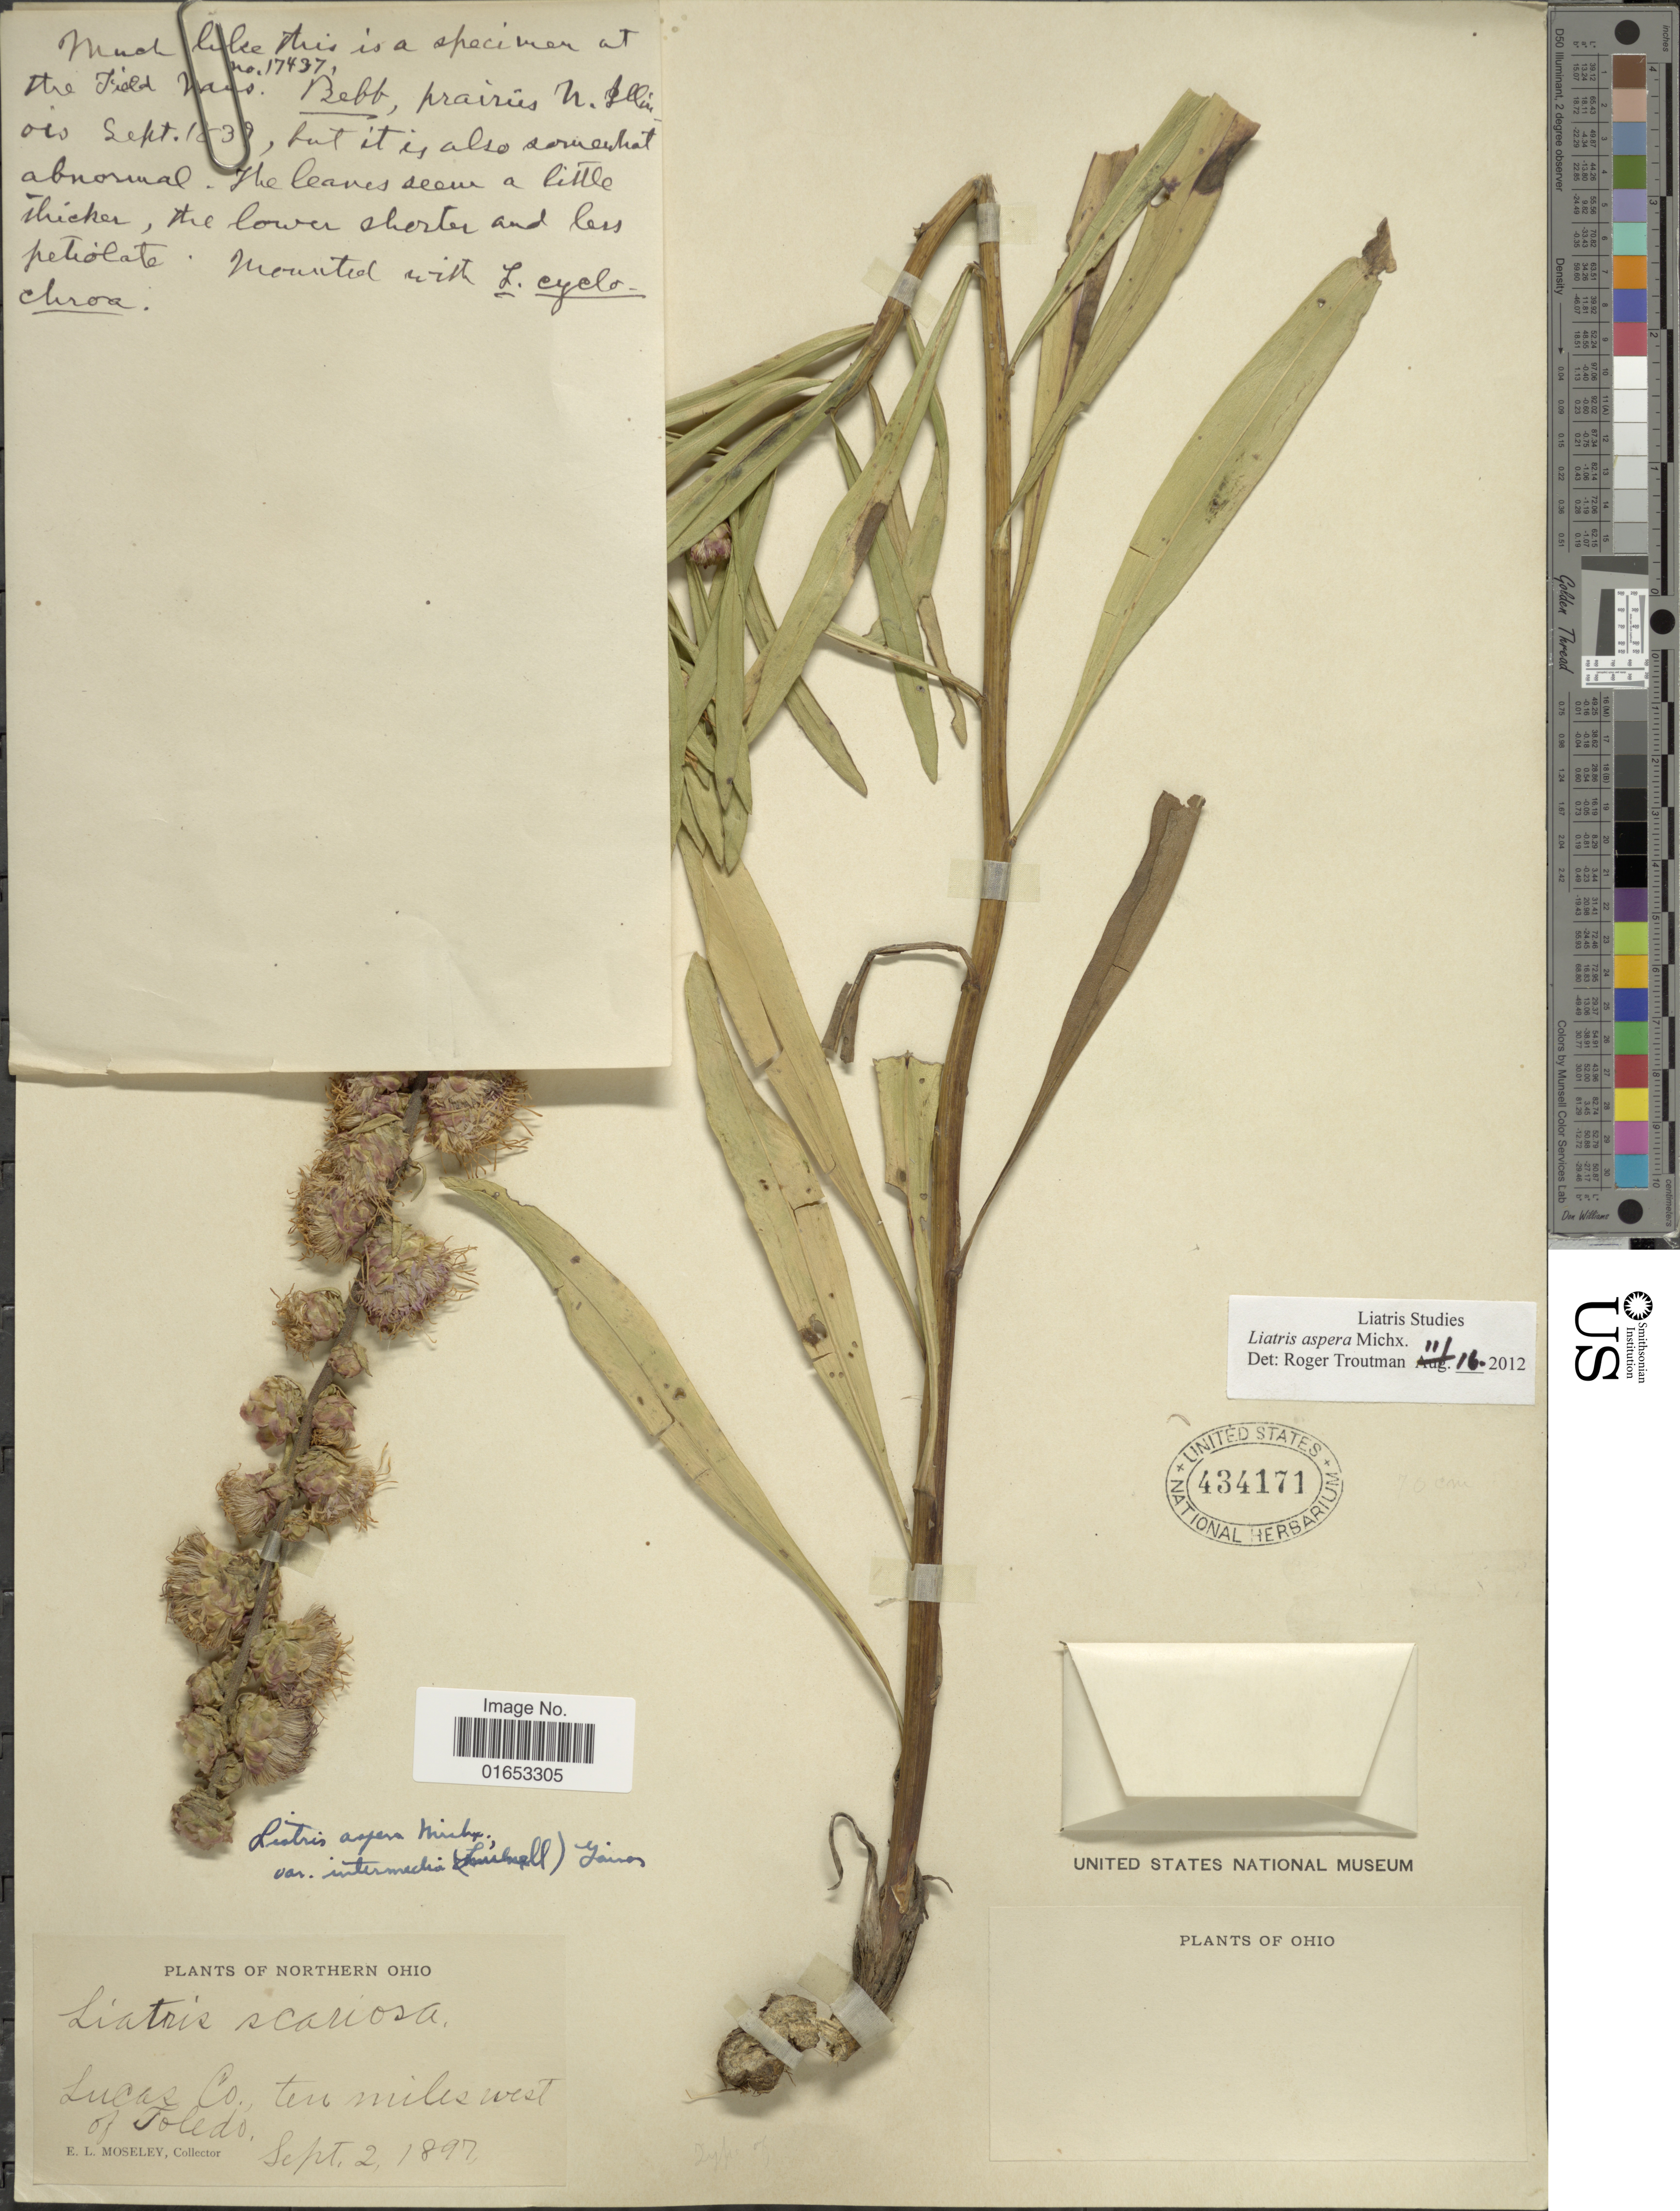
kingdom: Plantae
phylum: Tracheophyta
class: Magnoliopsida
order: Asterales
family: Asteraceae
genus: Liatris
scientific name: Liatris aspera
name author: Michx.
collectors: E. Moseley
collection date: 1897-08-02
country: United States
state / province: Ohio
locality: Northern Ohio, Lucas Co., ten miles west of Toledo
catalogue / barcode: US 434171